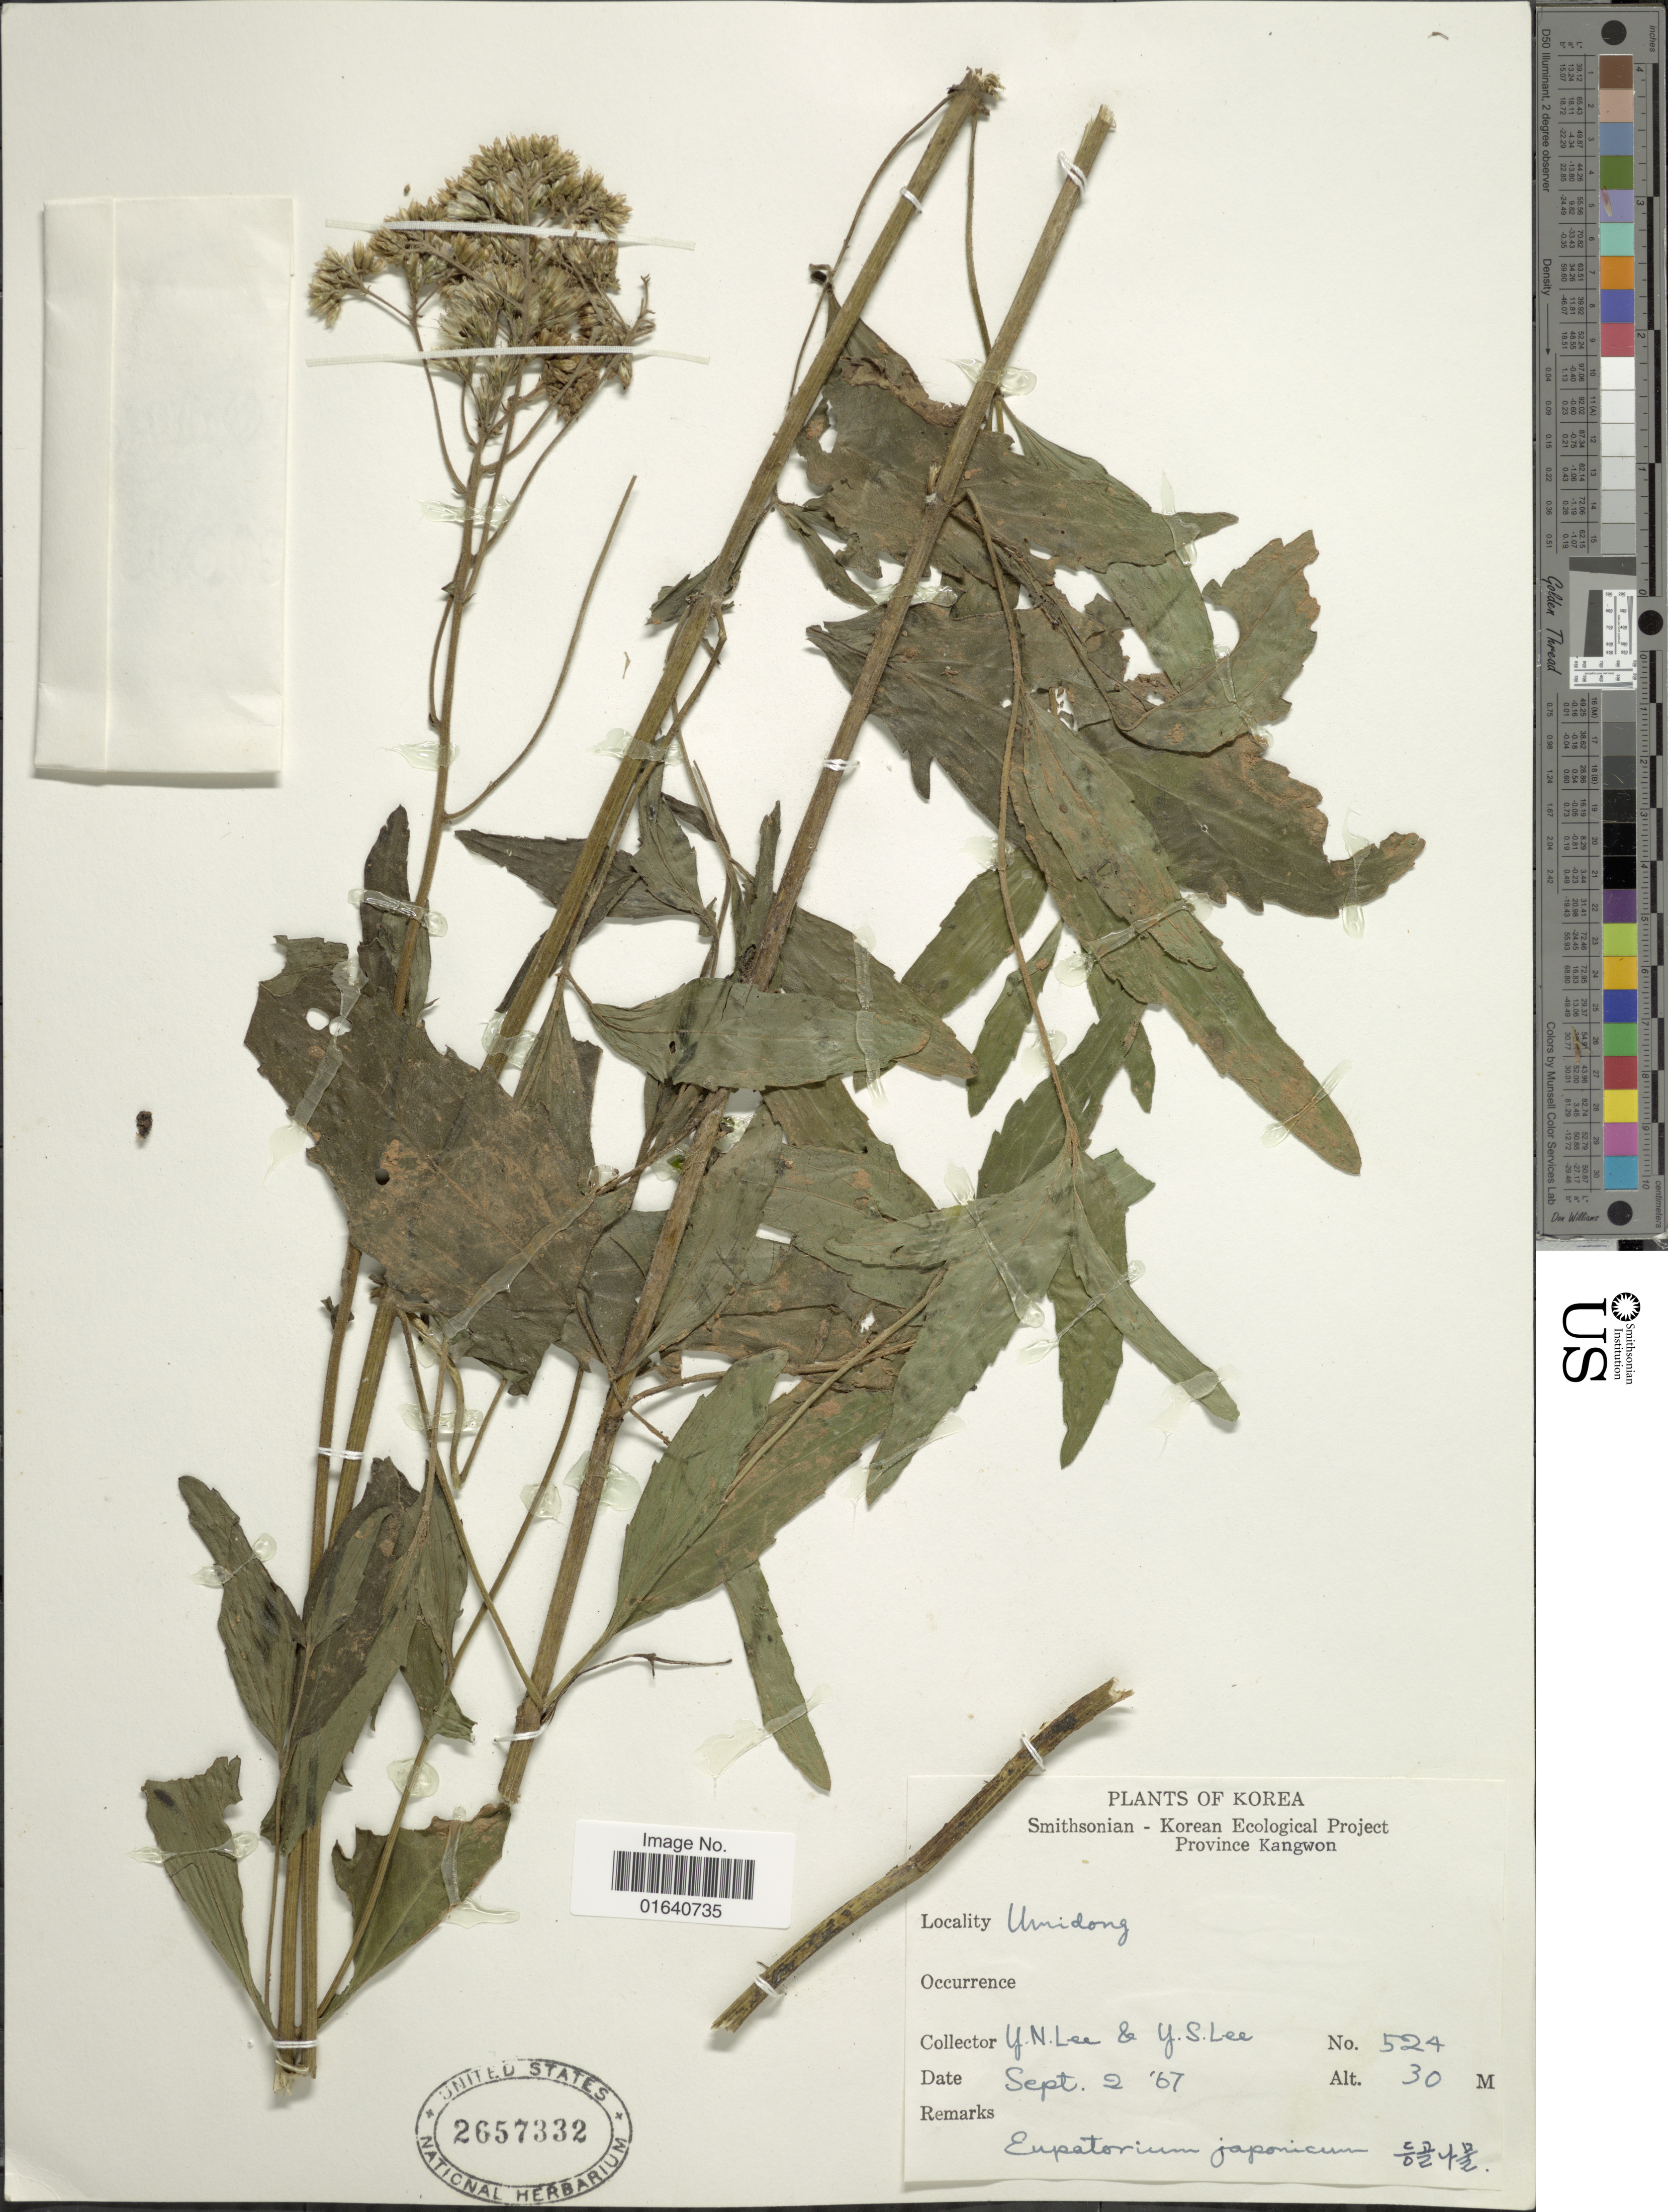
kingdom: Plantae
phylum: Tracheophyta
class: Magnoliopsida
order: Asterales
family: Asteraceae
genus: Eupatorium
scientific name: Eupatorium japonicum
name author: Thunb.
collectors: Y. N. Lee & Y. S. Lee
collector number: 524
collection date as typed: Transcribed d/m/y: 2/9/67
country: North Korea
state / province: Kangwon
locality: Lorea, Umidong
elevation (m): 30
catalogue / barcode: US 2657332